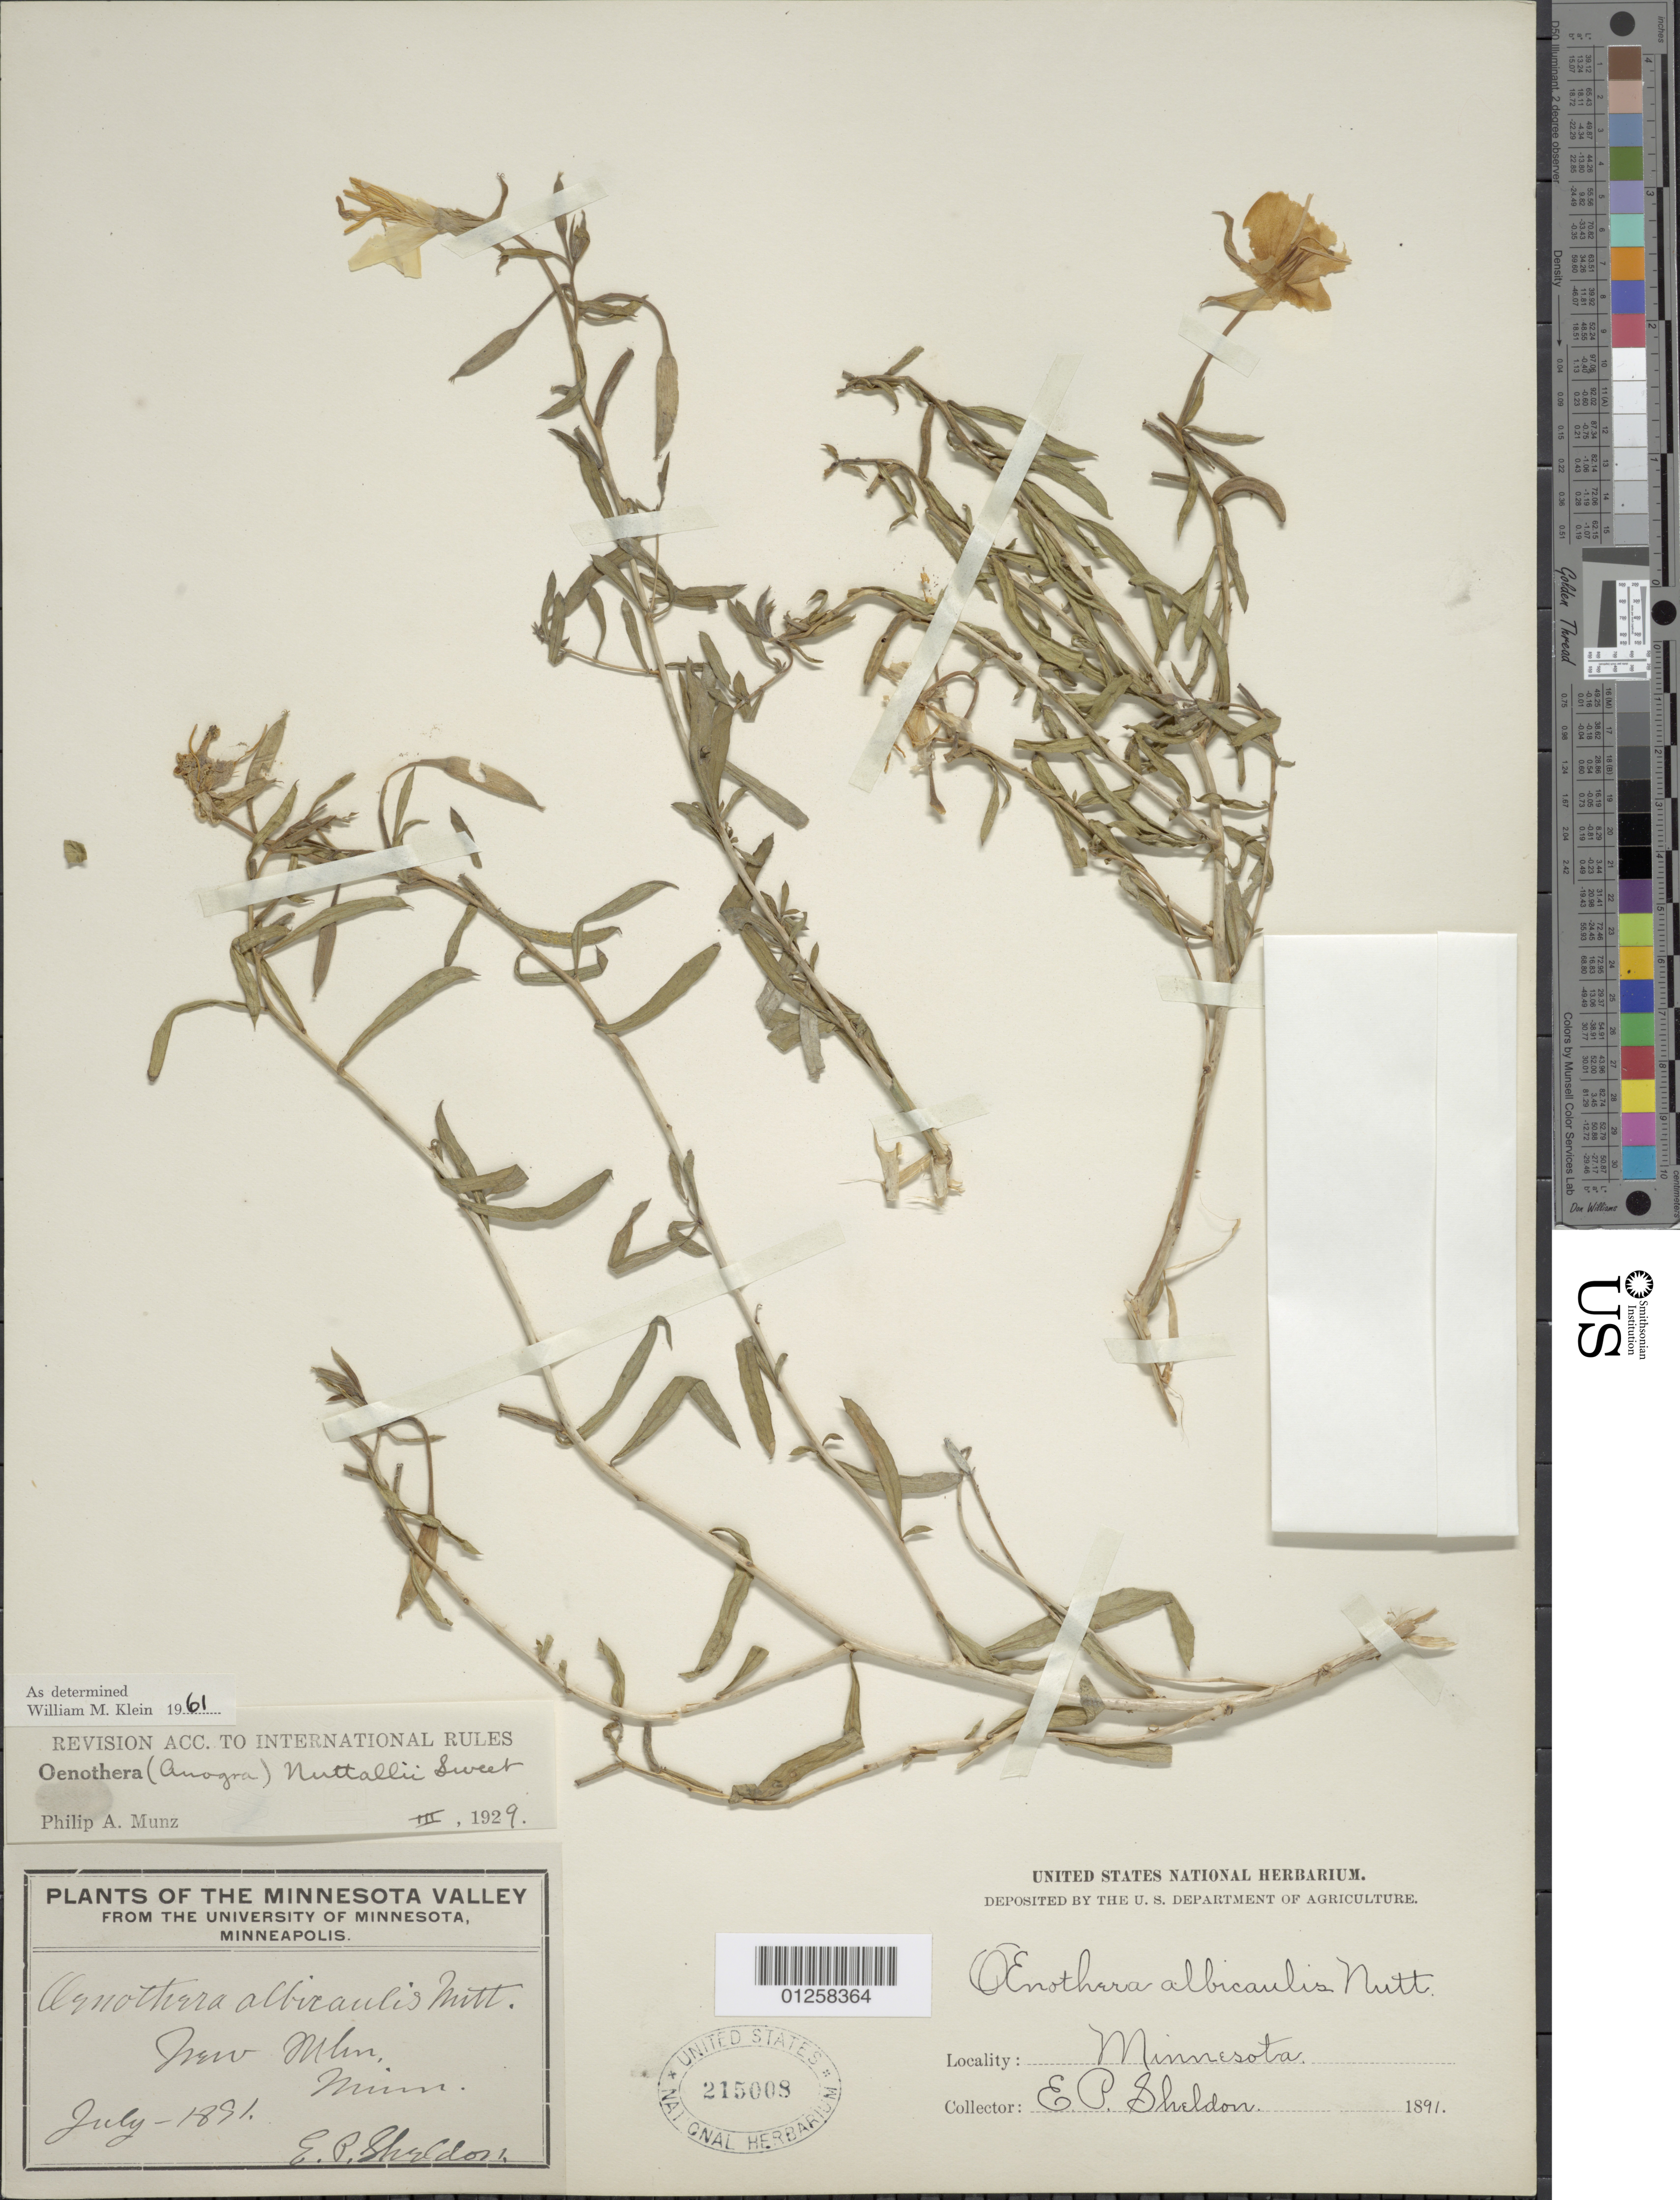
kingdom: Plantae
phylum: Tracheophyta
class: Magnoliopsida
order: Myrtales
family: Onagraceae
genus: Oenothera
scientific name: Oenothera nuttallii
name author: Sweet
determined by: Klein, W. M.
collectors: E. P. Sheldon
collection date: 1891-07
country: United States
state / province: Minnesota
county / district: Brown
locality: New Ulm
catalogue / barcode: US 215008